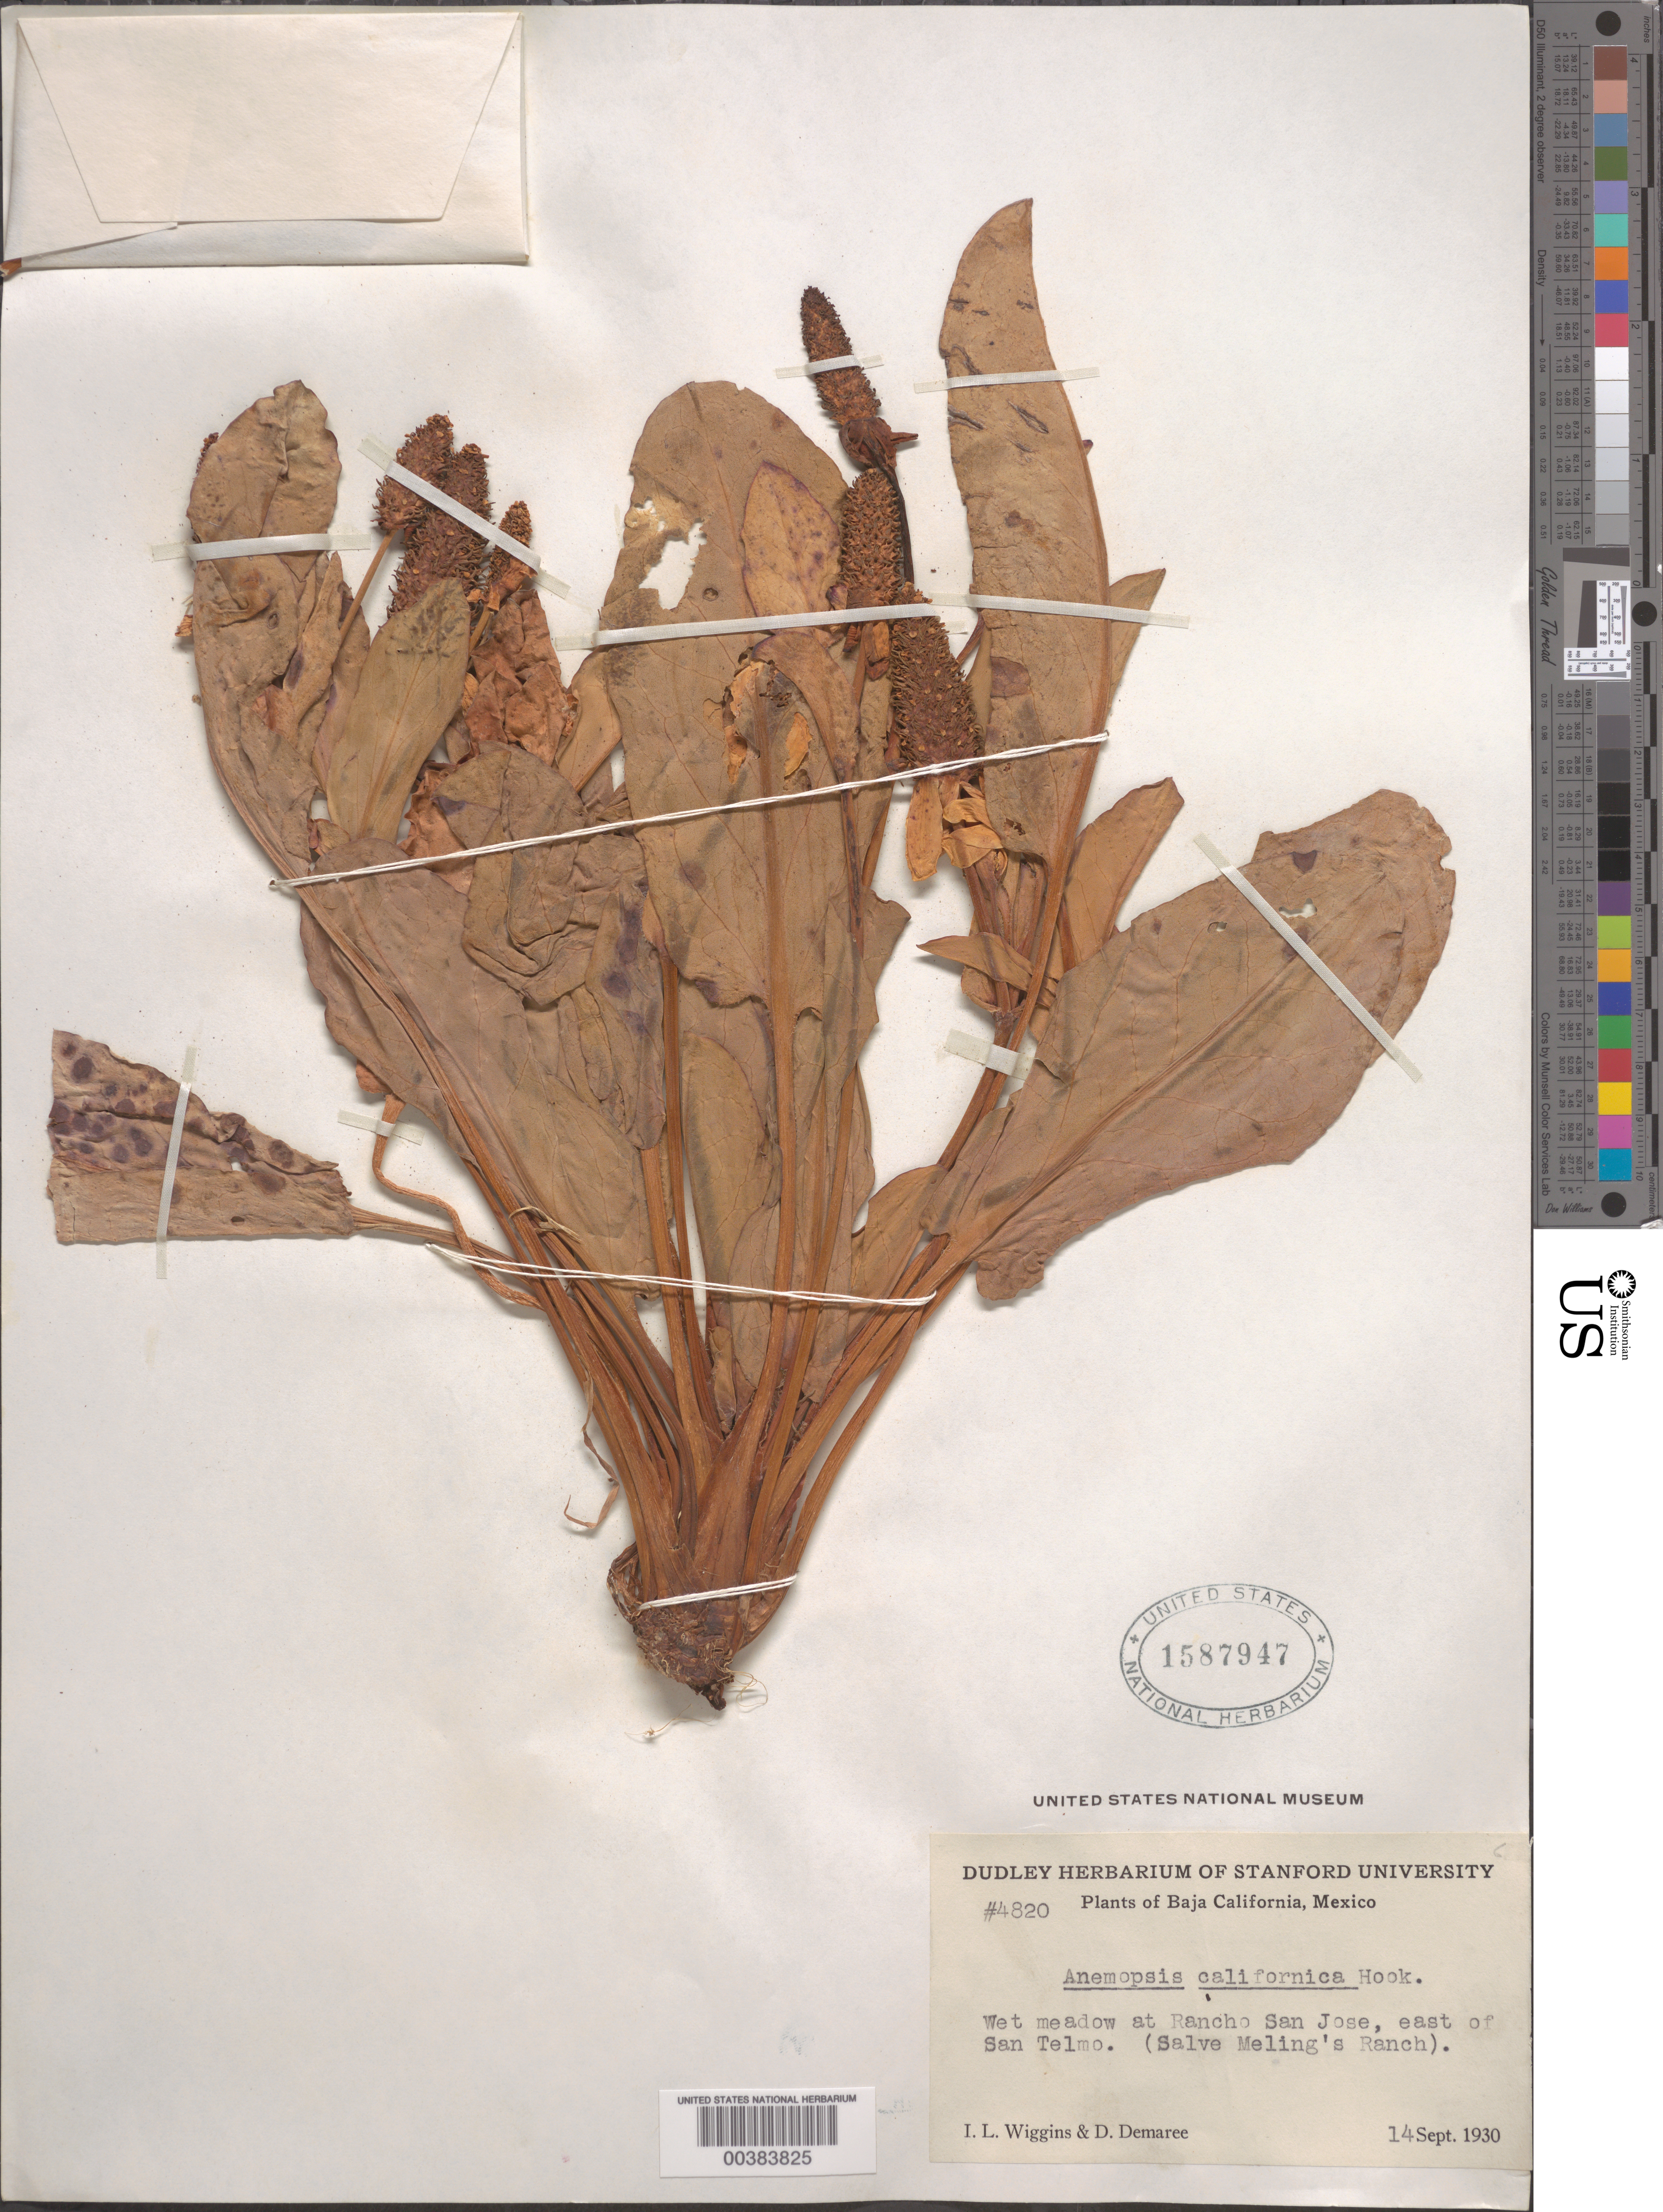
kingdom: Plantae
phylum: Tracheophyta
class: Magnoliopsida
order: Piperales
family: Saururaceae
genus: Anemopsis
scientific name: Anemopsis californica var. typica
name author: Kelso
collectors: I. L. Wiggins & D. Demaree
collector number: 4820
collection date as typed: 14 Sep 1930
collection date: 1930-09-14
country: Mexico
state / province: Baja California Norte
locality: E of San Telmo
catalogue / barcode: US 1587947